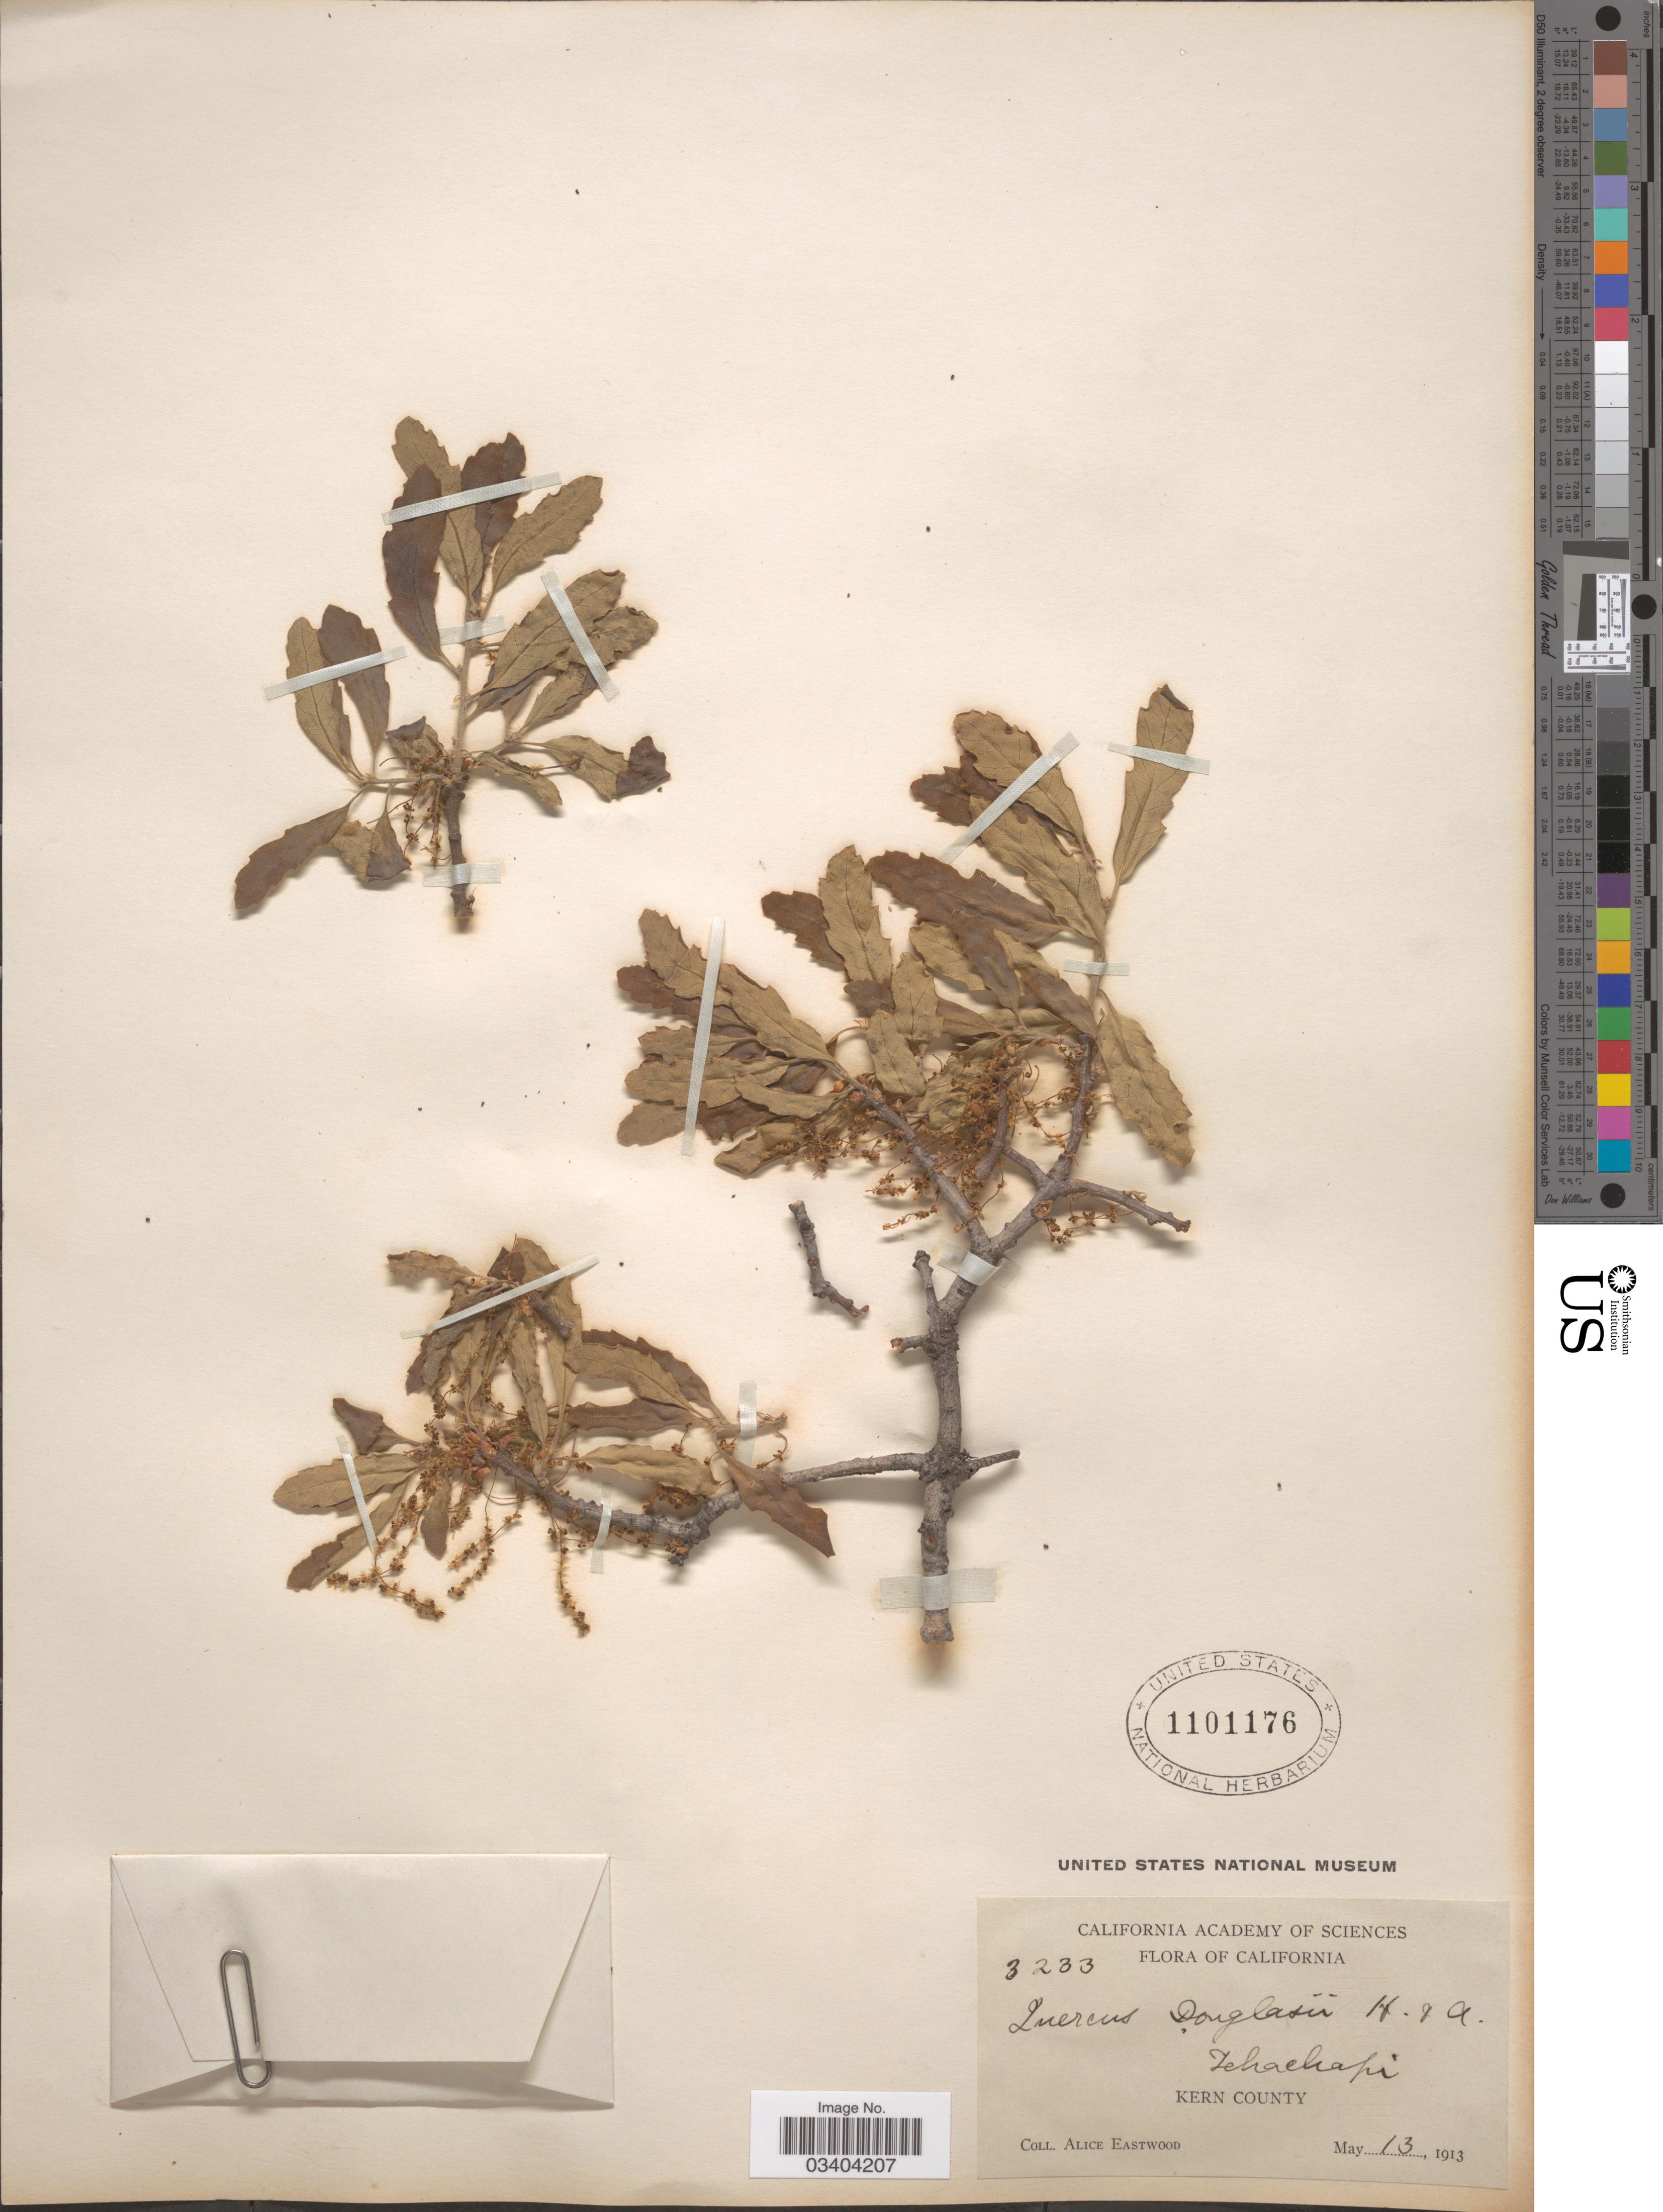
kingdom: Plantae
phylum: Tracheophyta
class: Magnoliopsida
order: Fagales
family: Fagaceae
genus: Quercus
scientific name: Quercus douglasii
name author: Hook. & Arn.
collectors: A. Eastwood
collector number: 3233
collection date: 1913-05-13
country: United States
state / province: California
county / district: Kern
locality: Tehachapi. Kern County.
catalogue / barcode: US 1101176